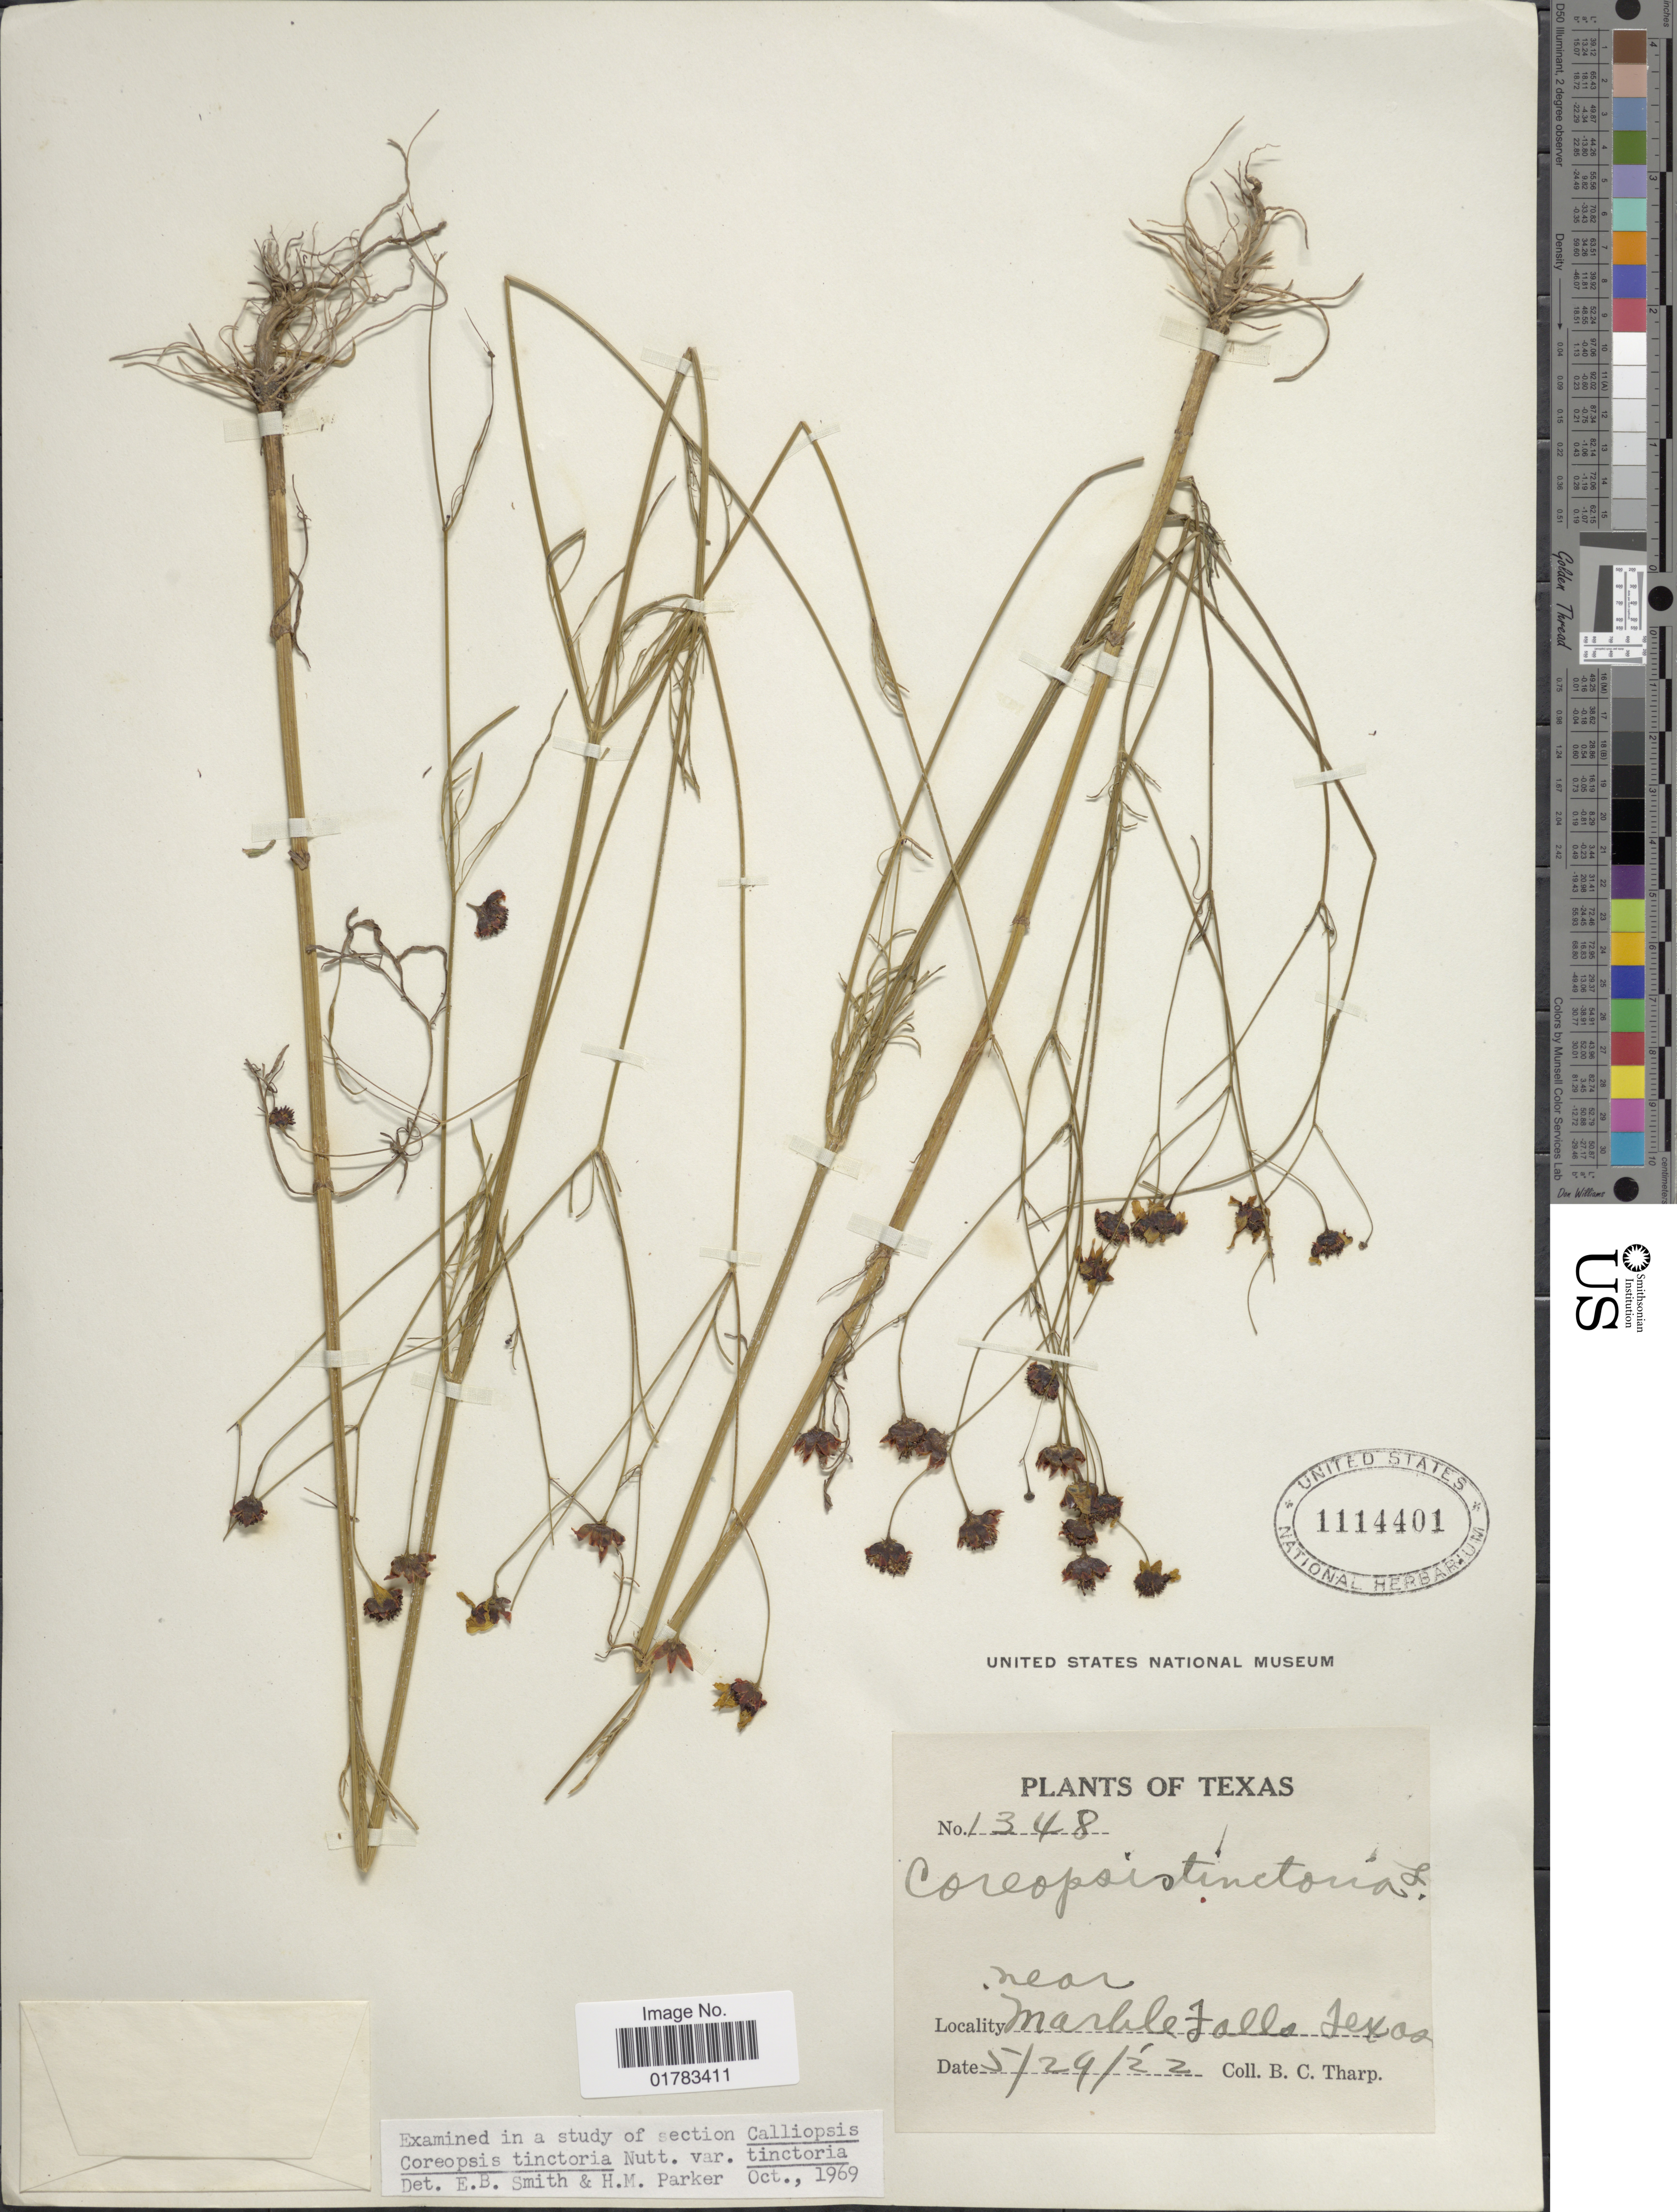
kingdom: Plantae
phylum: Tracheophyta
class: Magnoliopsida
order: Asterales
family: Asteraceae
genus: Coreopsis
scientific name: Coreopsis tinctoria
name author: Nutt.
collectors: B. C. Tharp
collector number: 1348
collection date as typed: Transcribed d/m/y: 29/5/22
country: United States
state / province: Texas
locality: Near Markle Falls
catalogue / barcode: US 1114401